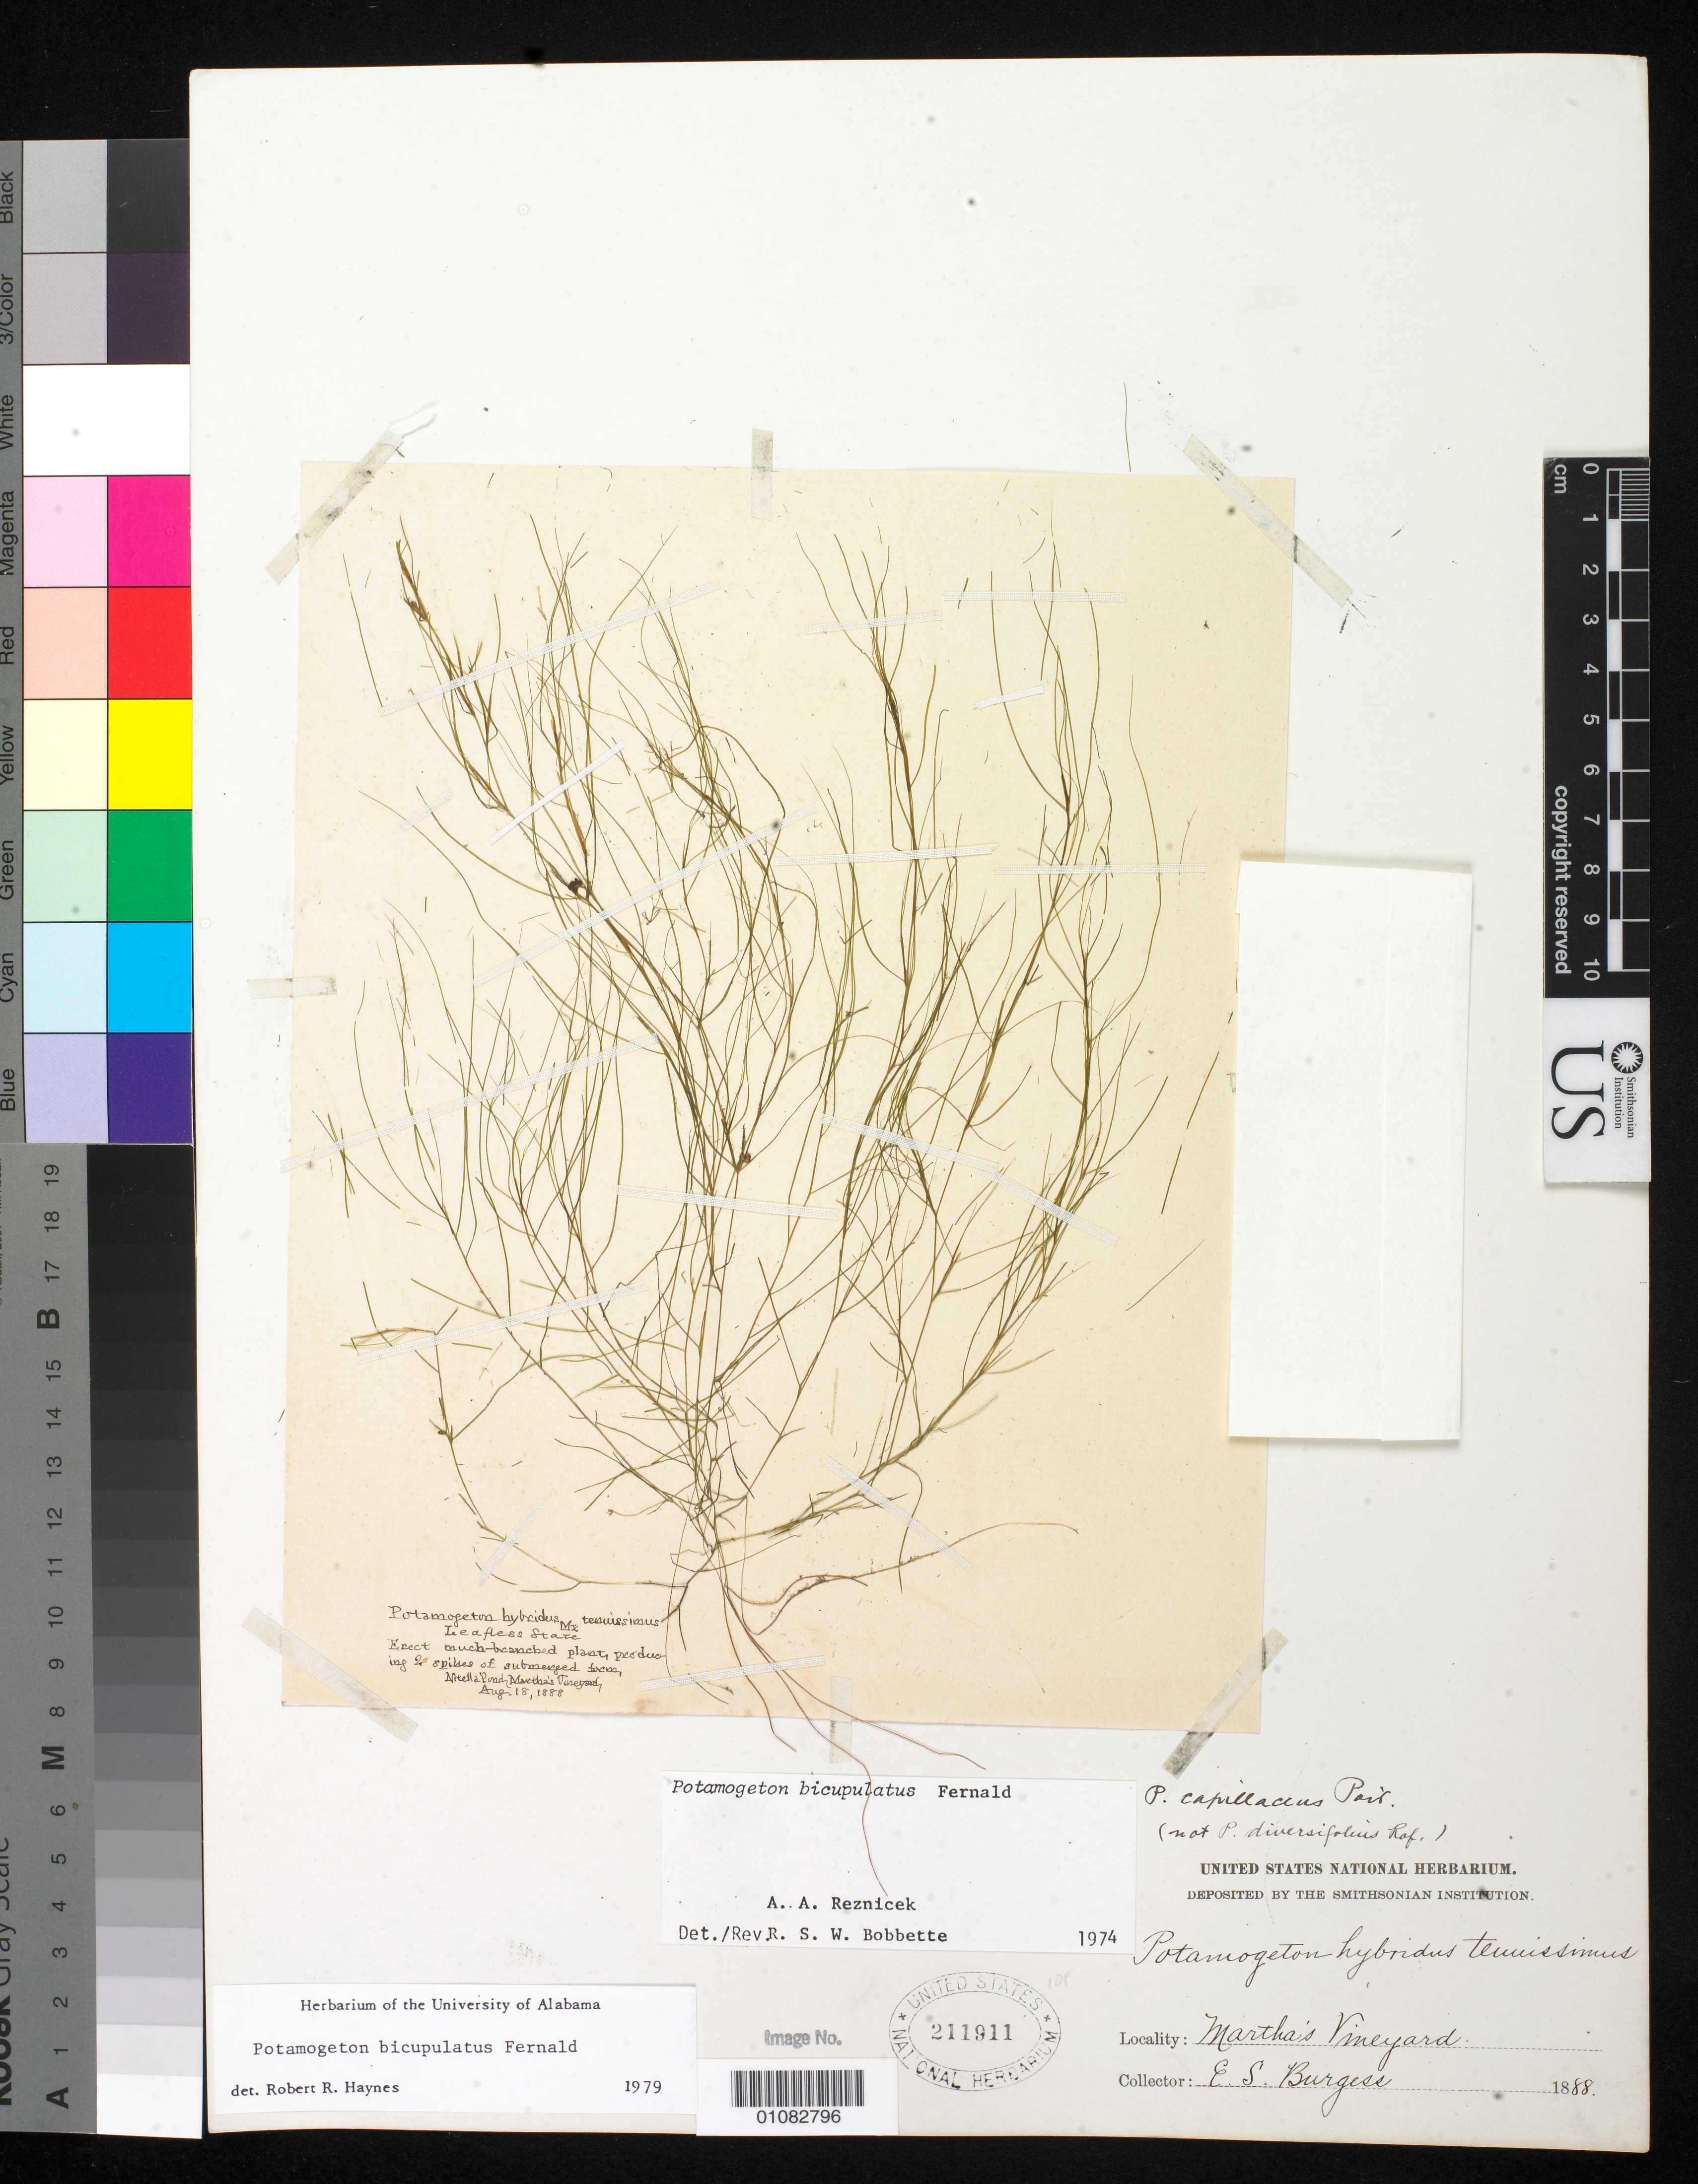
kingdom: Plantae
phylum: Tracheophyta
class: Liliopsida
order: Alismatales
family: Potamogetonaceae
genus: Potamogeton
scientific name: Potamogeton bicupulatus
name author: Fernald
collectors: E. Burgess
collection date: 1888-08-18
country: United States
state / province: Massachusetts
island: Martha's Vineyard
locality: Nitella Pond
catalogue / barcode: US 211911